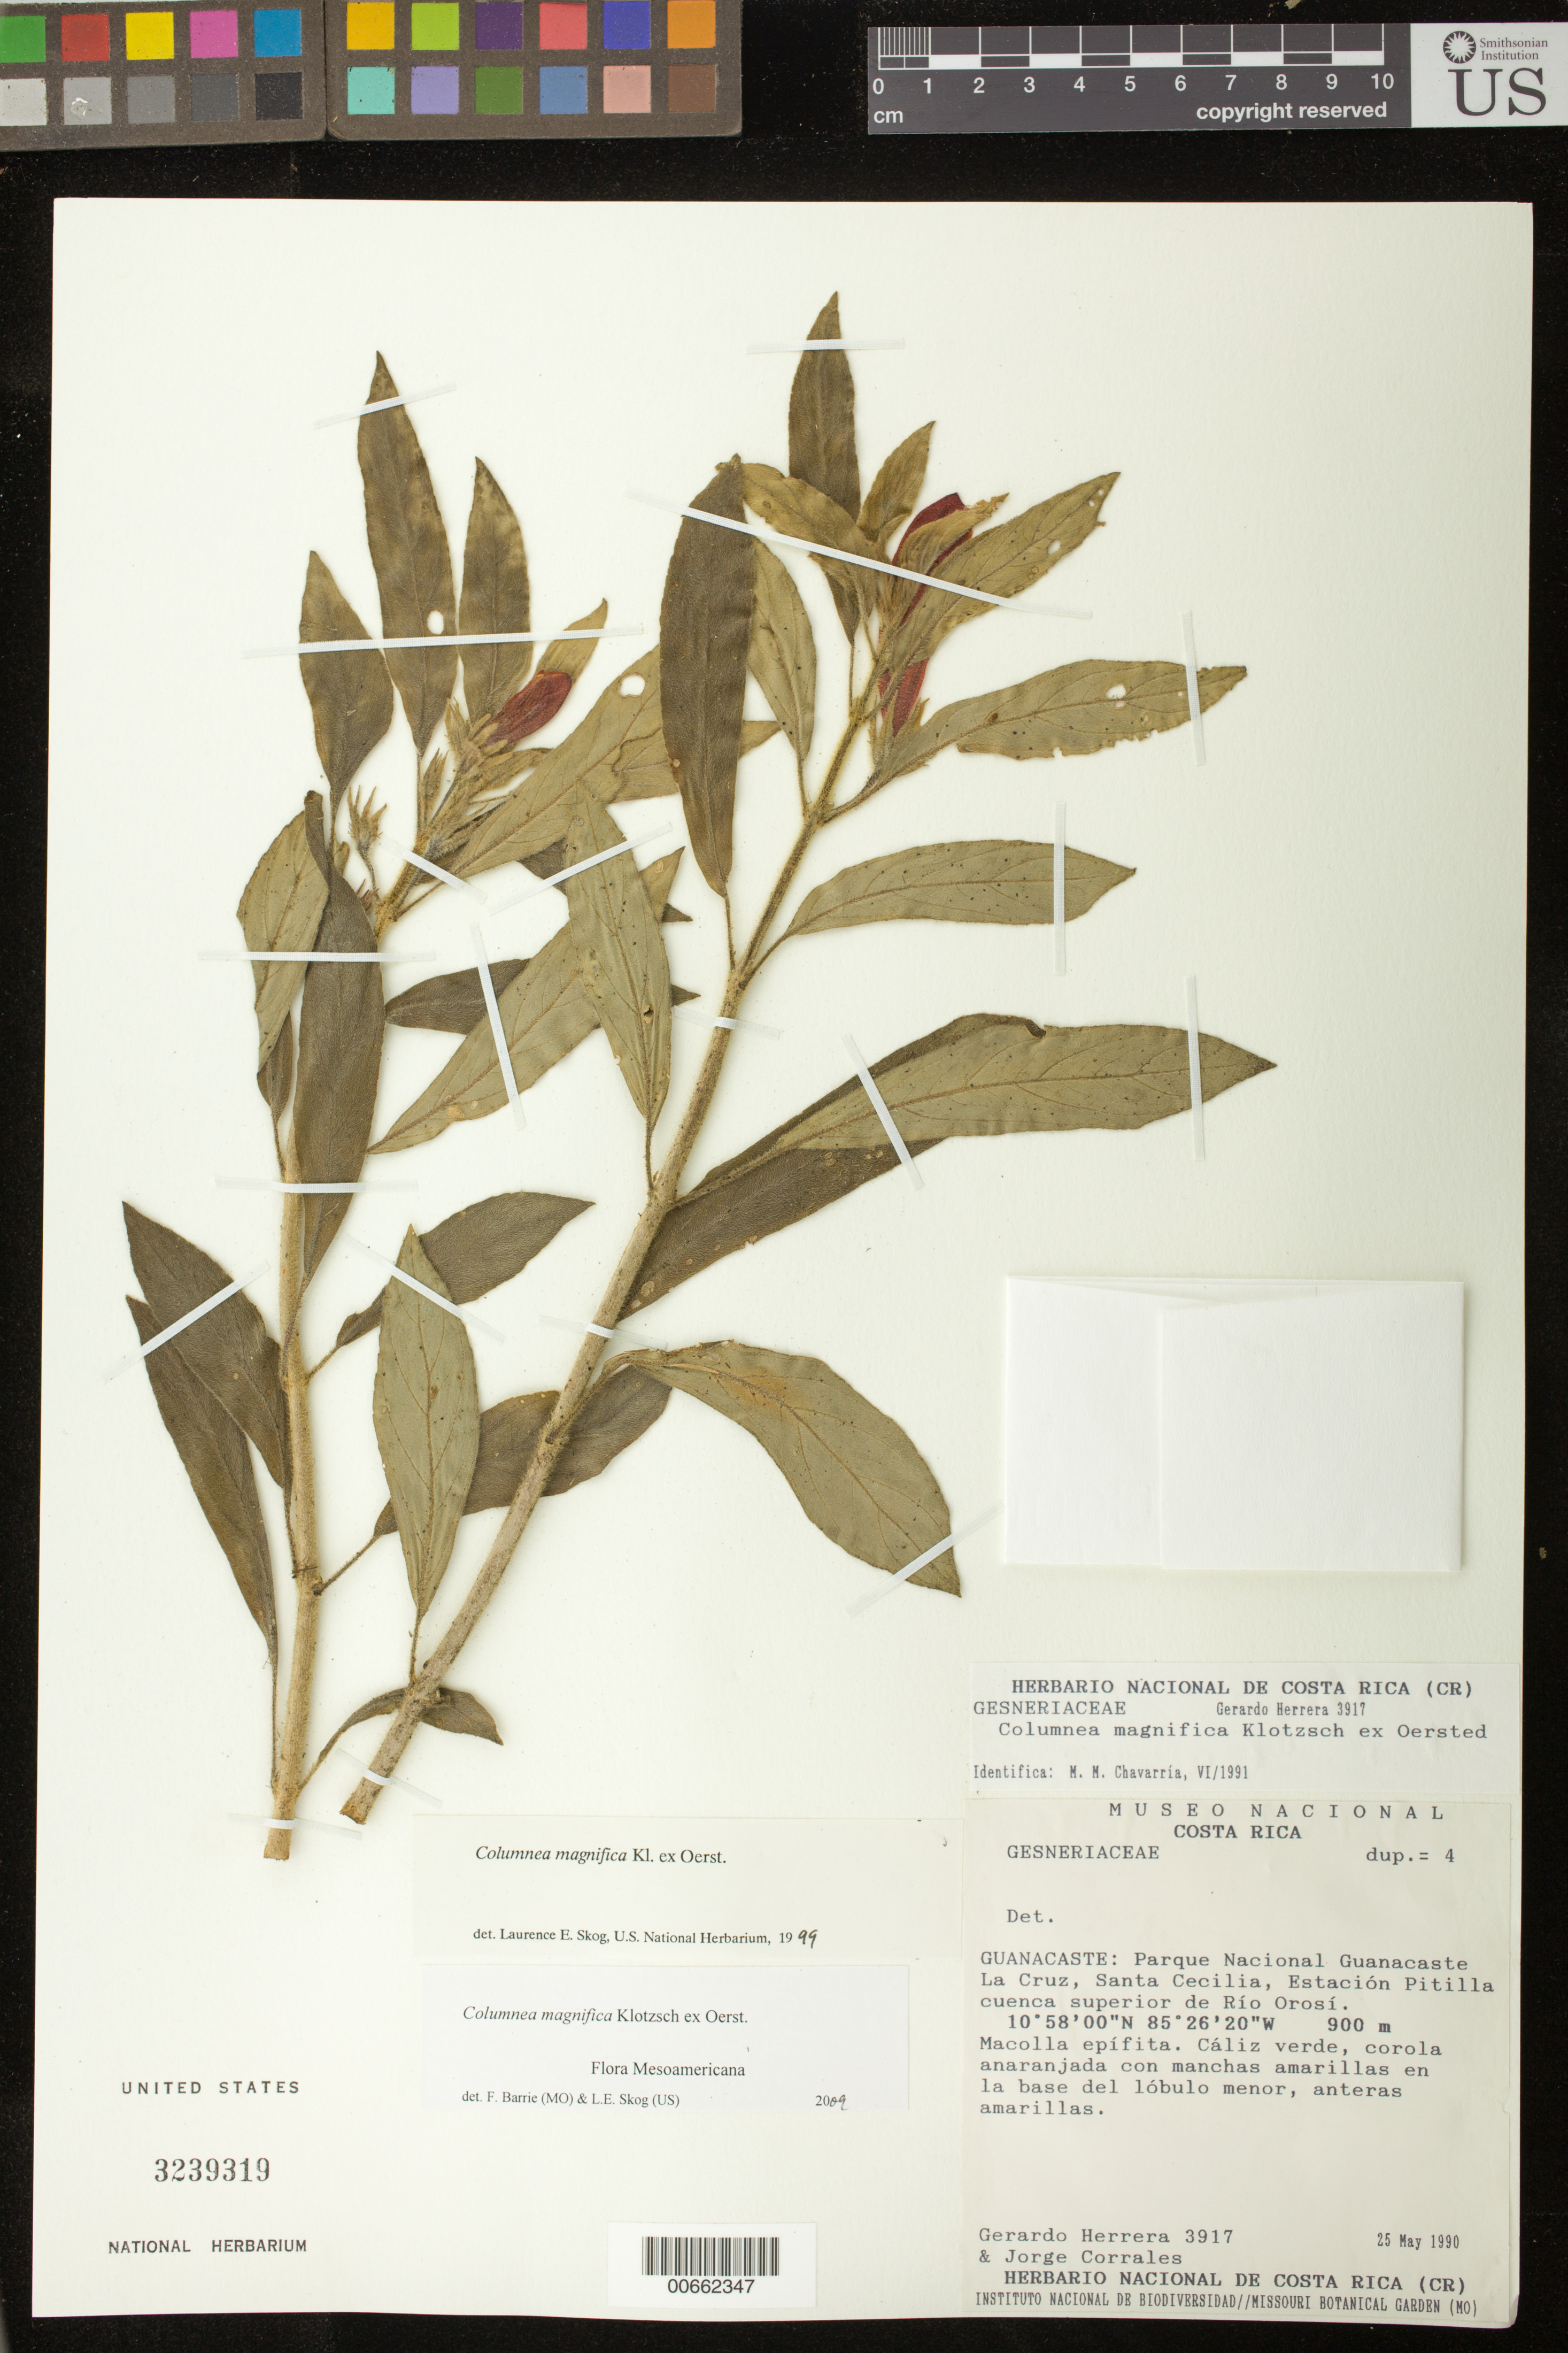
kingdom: Plantae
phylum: Tracheophyta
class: Magnoliopsida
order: Lamiales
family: Gesneriaceae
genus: Columnea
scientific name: Columnea magnifica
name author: Klotzsch ex Oerst.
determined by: Skog, Laurence E.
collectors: G. Herrera & J. Corrales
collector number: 3917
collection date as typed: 25 May 1990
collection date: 1990-05-25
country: Costa Rica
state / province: Guanacaste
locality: Parque Nacional Guanacaste La Cruz, Santa Cecilia, Estación Pitilla cuenca superior de Rio Orosí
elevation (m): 900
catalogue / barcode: US 3239319